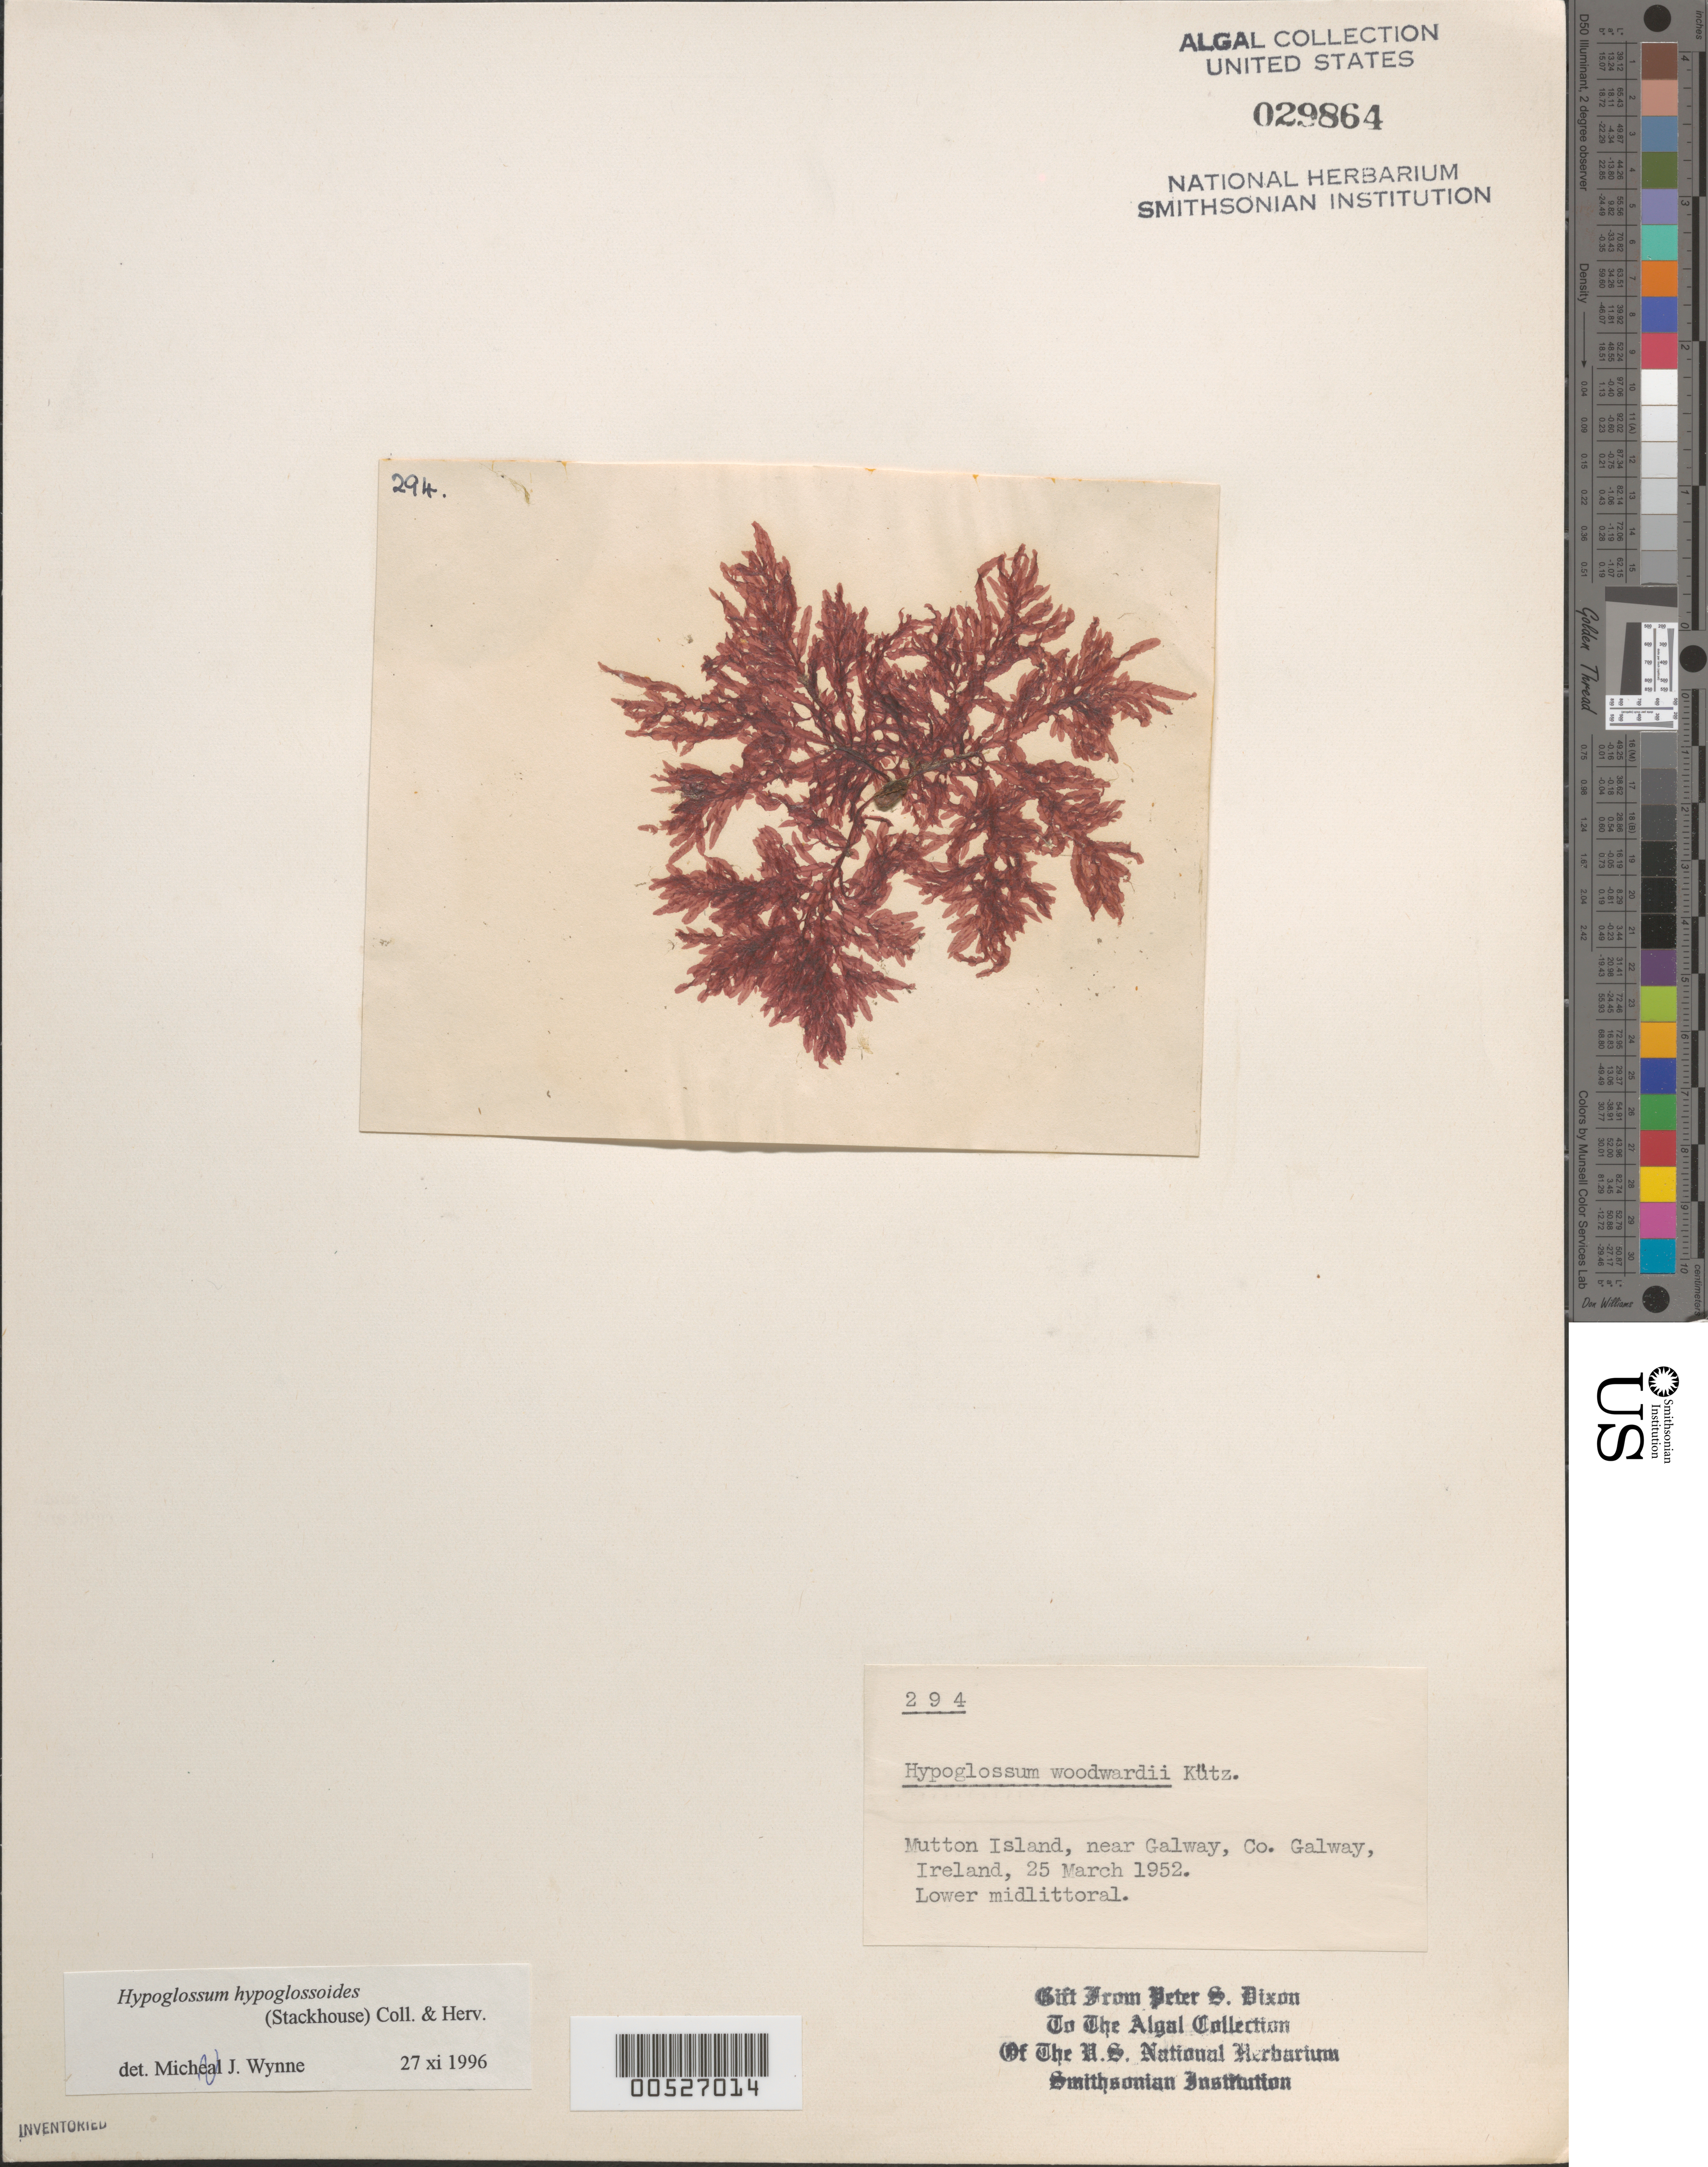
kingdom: Plantae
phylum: Rhodophyta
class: Florideophyceae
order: Ceramiales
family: Delesseriaceae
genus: Hypoglossum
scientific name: Hypoglossum hypoglossoides (Harv.) Womersley & Shepley, nom. illeg.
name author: (Harv.) Womersley & Shepley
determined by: Wynne, M. J.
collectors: P. S. Dixon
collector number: PSD 294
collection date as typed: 25 Mar 1952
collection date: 1952-03-25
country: Ireland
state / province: Connaught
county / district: Galway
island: Mutton Island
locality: Near Galway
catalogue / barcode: US 29864